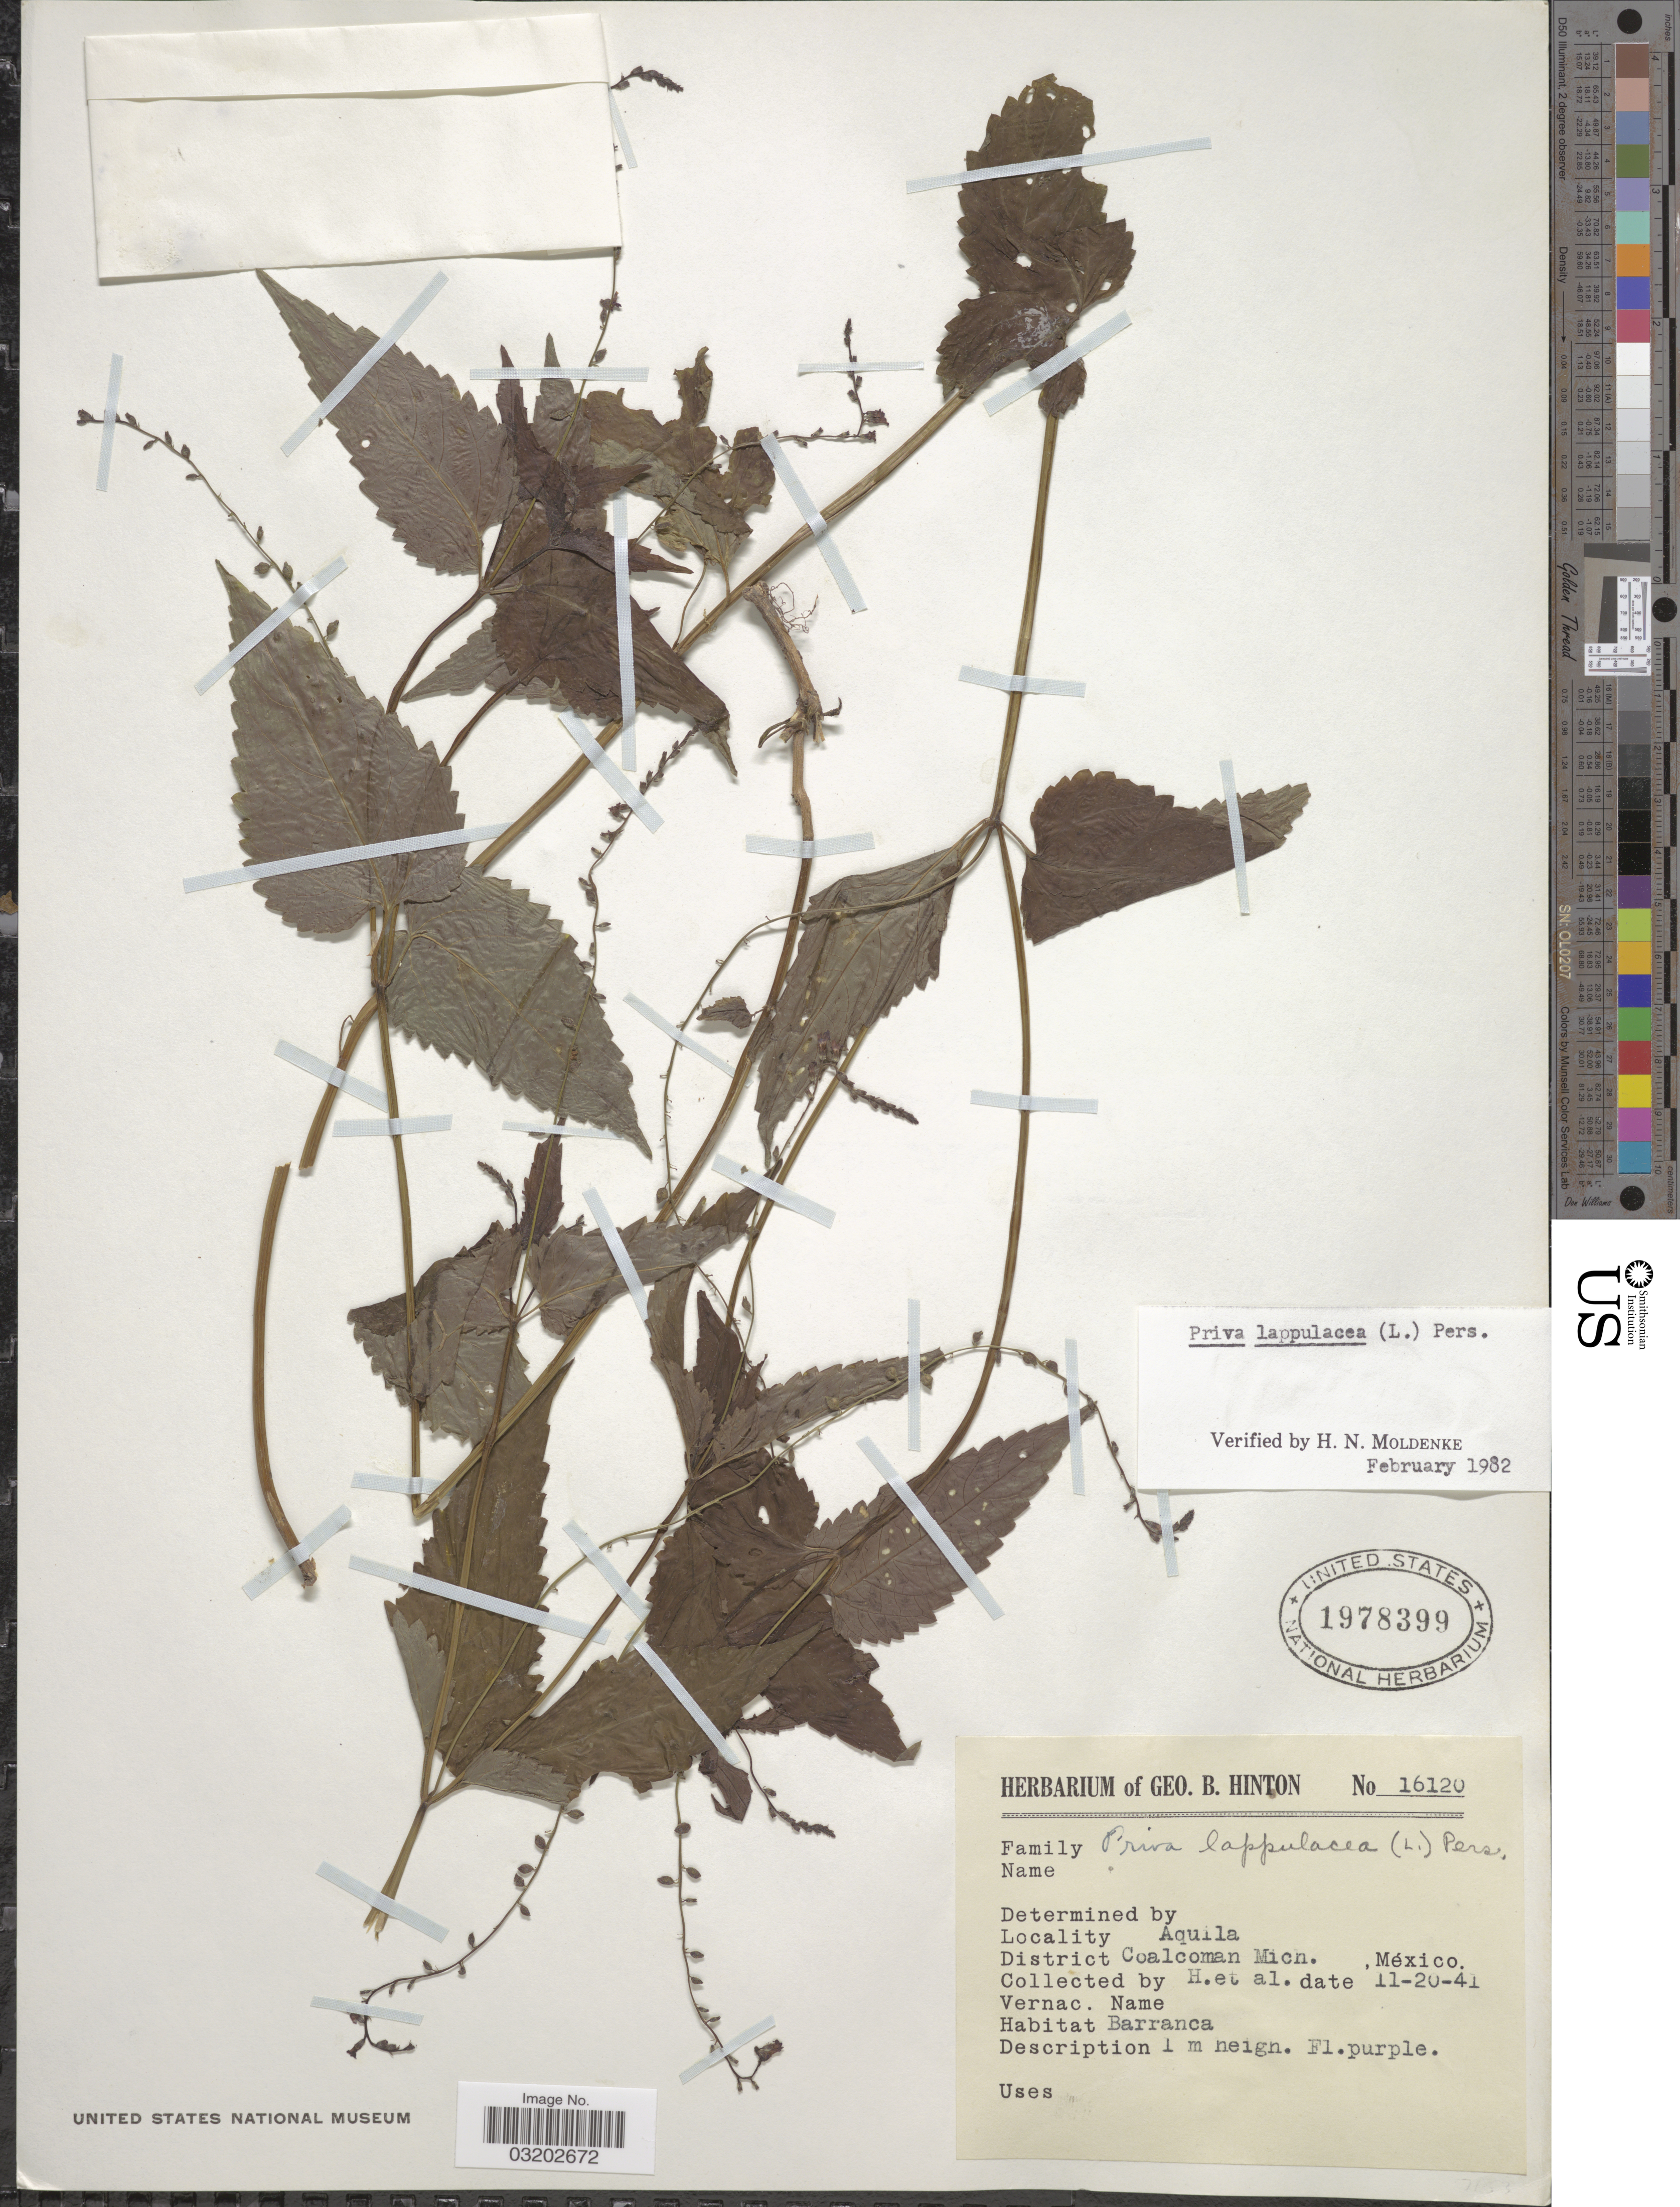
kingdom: Plantae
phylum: Tracheophyta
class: Magnoliopsida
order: Lamiales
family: Verbenaceae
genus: Priva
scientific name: Priva lappulacea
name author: (L.) Pers.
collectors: G. B. Hinton & et al.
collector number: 16120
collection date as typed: Transcribed d/m/y: 20/11/41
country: Mexico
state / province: Michoacán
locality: Aquila. District Coalcoman.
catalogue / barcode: US 1978399